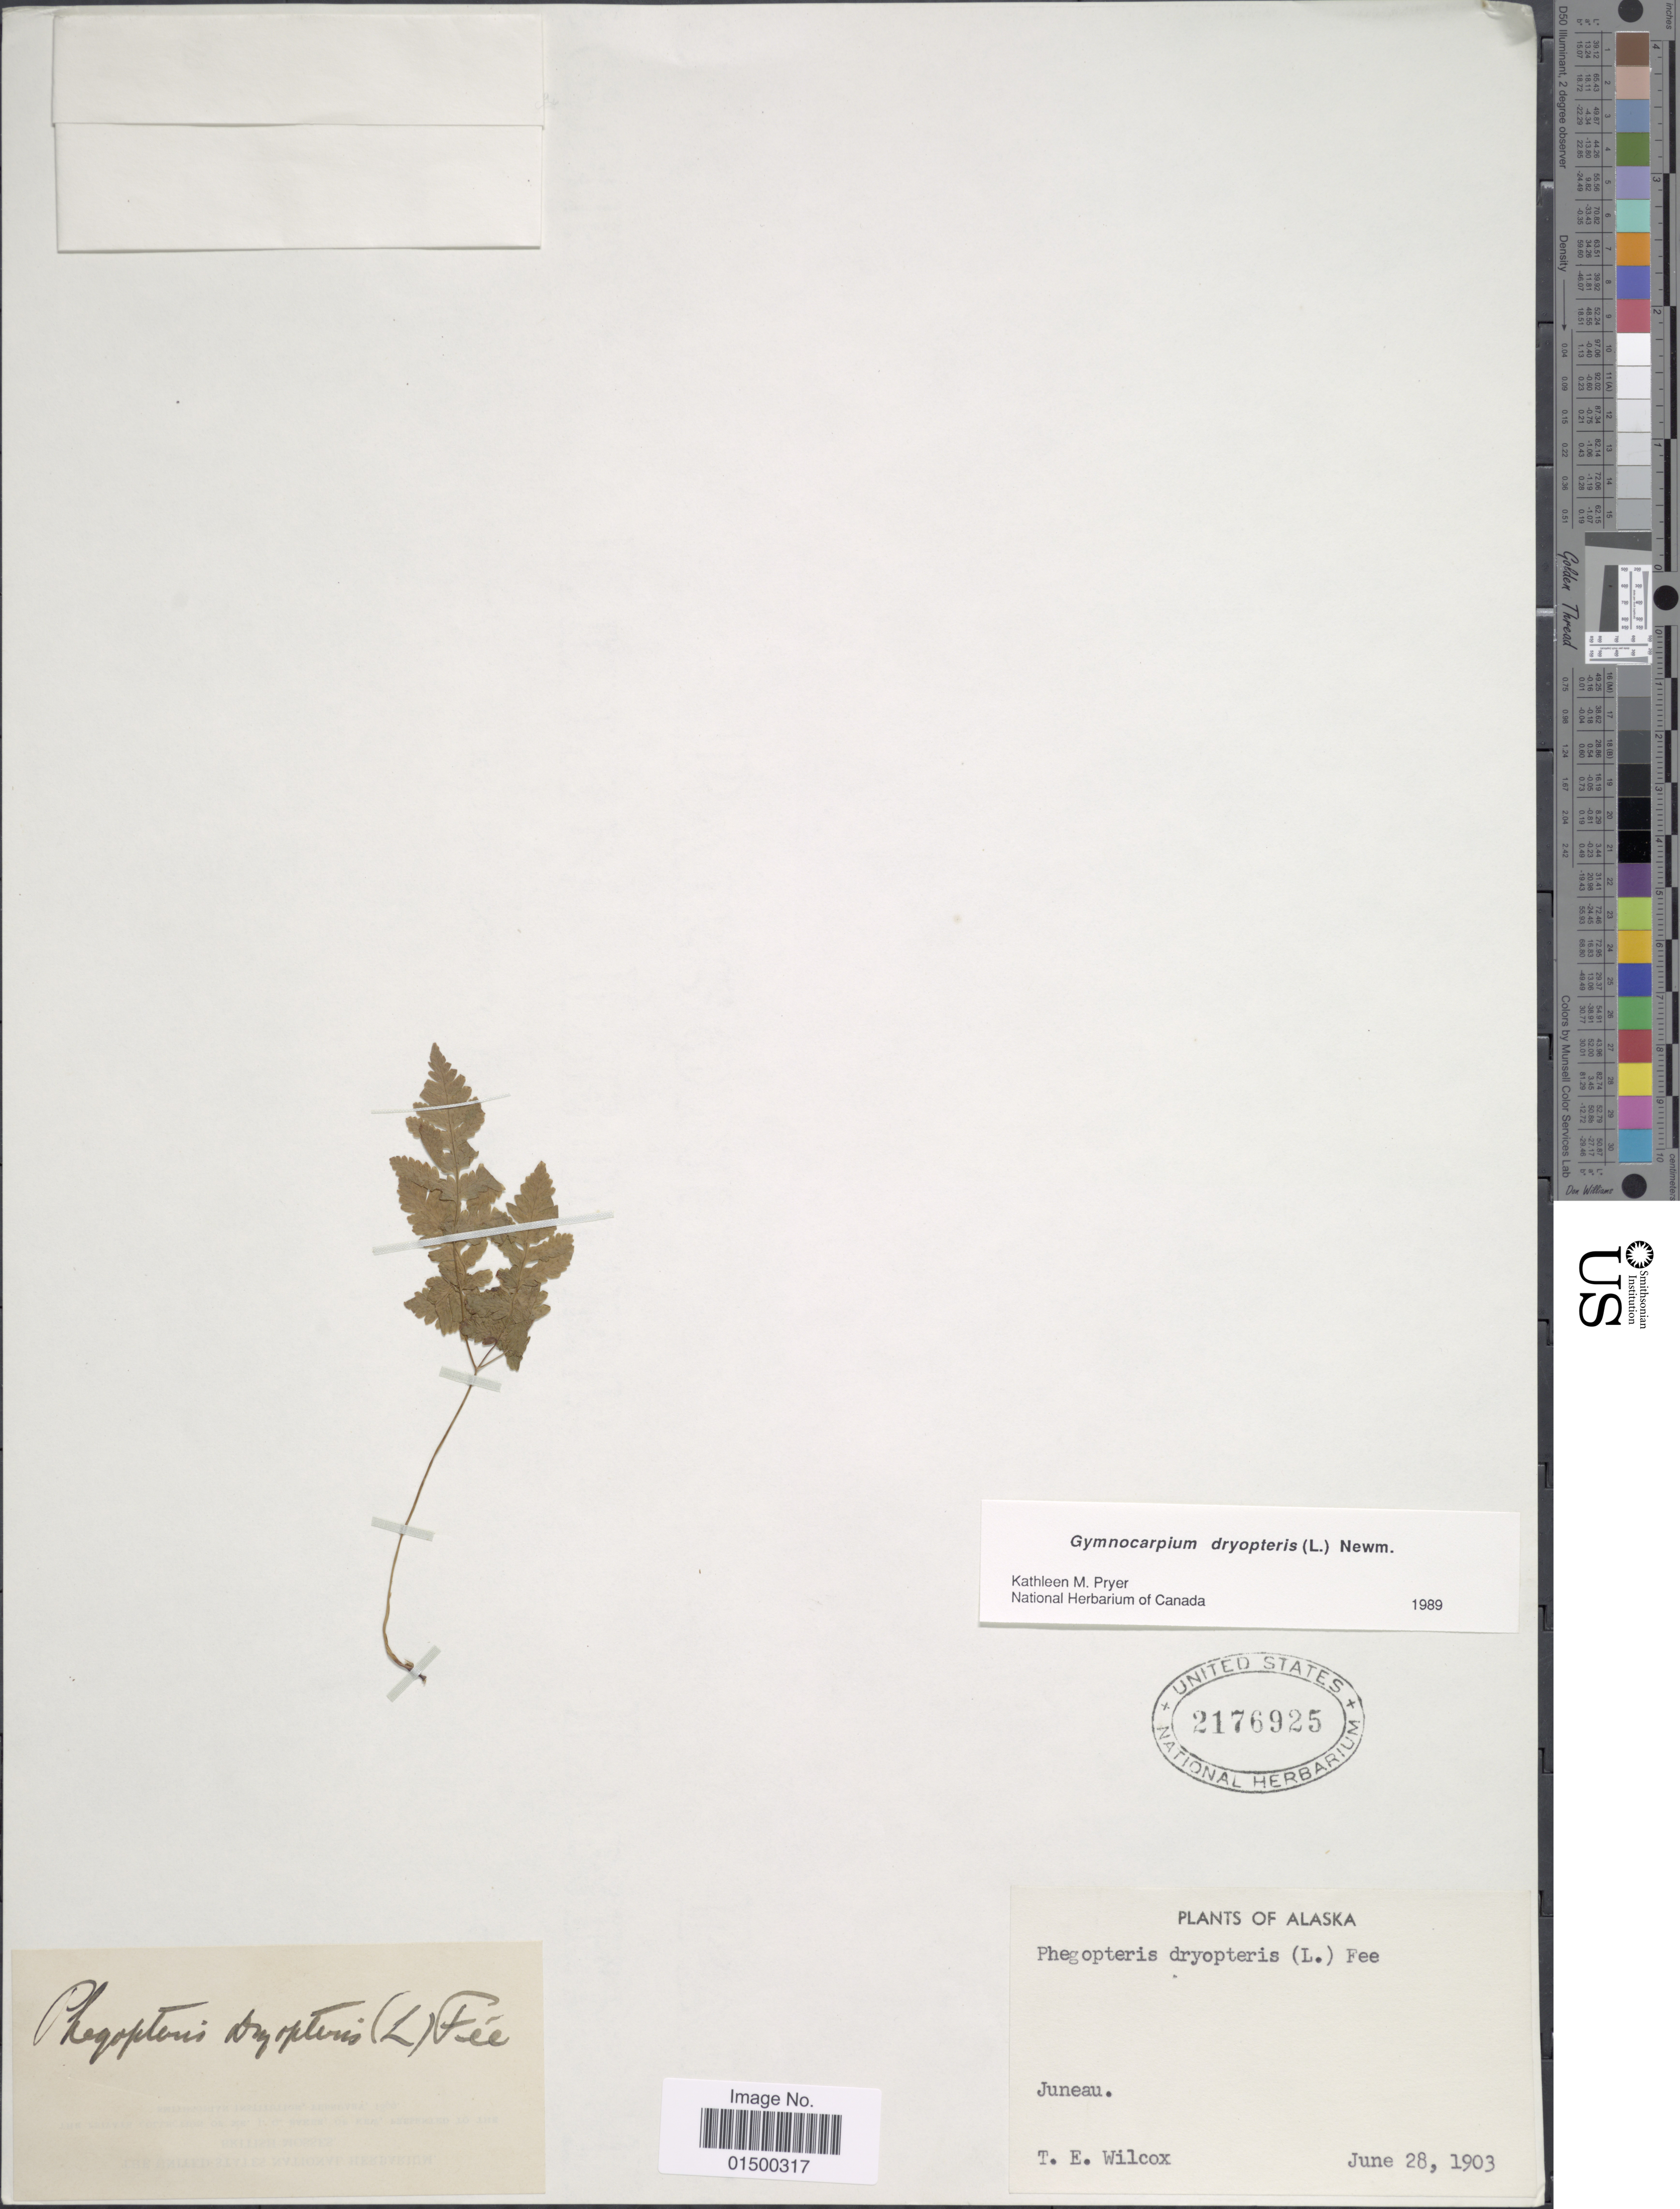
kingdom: Plantae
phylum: Tracheophyta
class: Polypodiopsida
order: Polypodiales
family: Cystopteridaceae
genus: Gymnocarpium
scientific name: Gymnocarpium dryopteris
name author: (L.) Newman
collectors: T. E. Wilcox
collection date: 1903-06-28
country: United States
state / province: Alaska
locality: Juneau.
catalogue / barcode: US 2176925